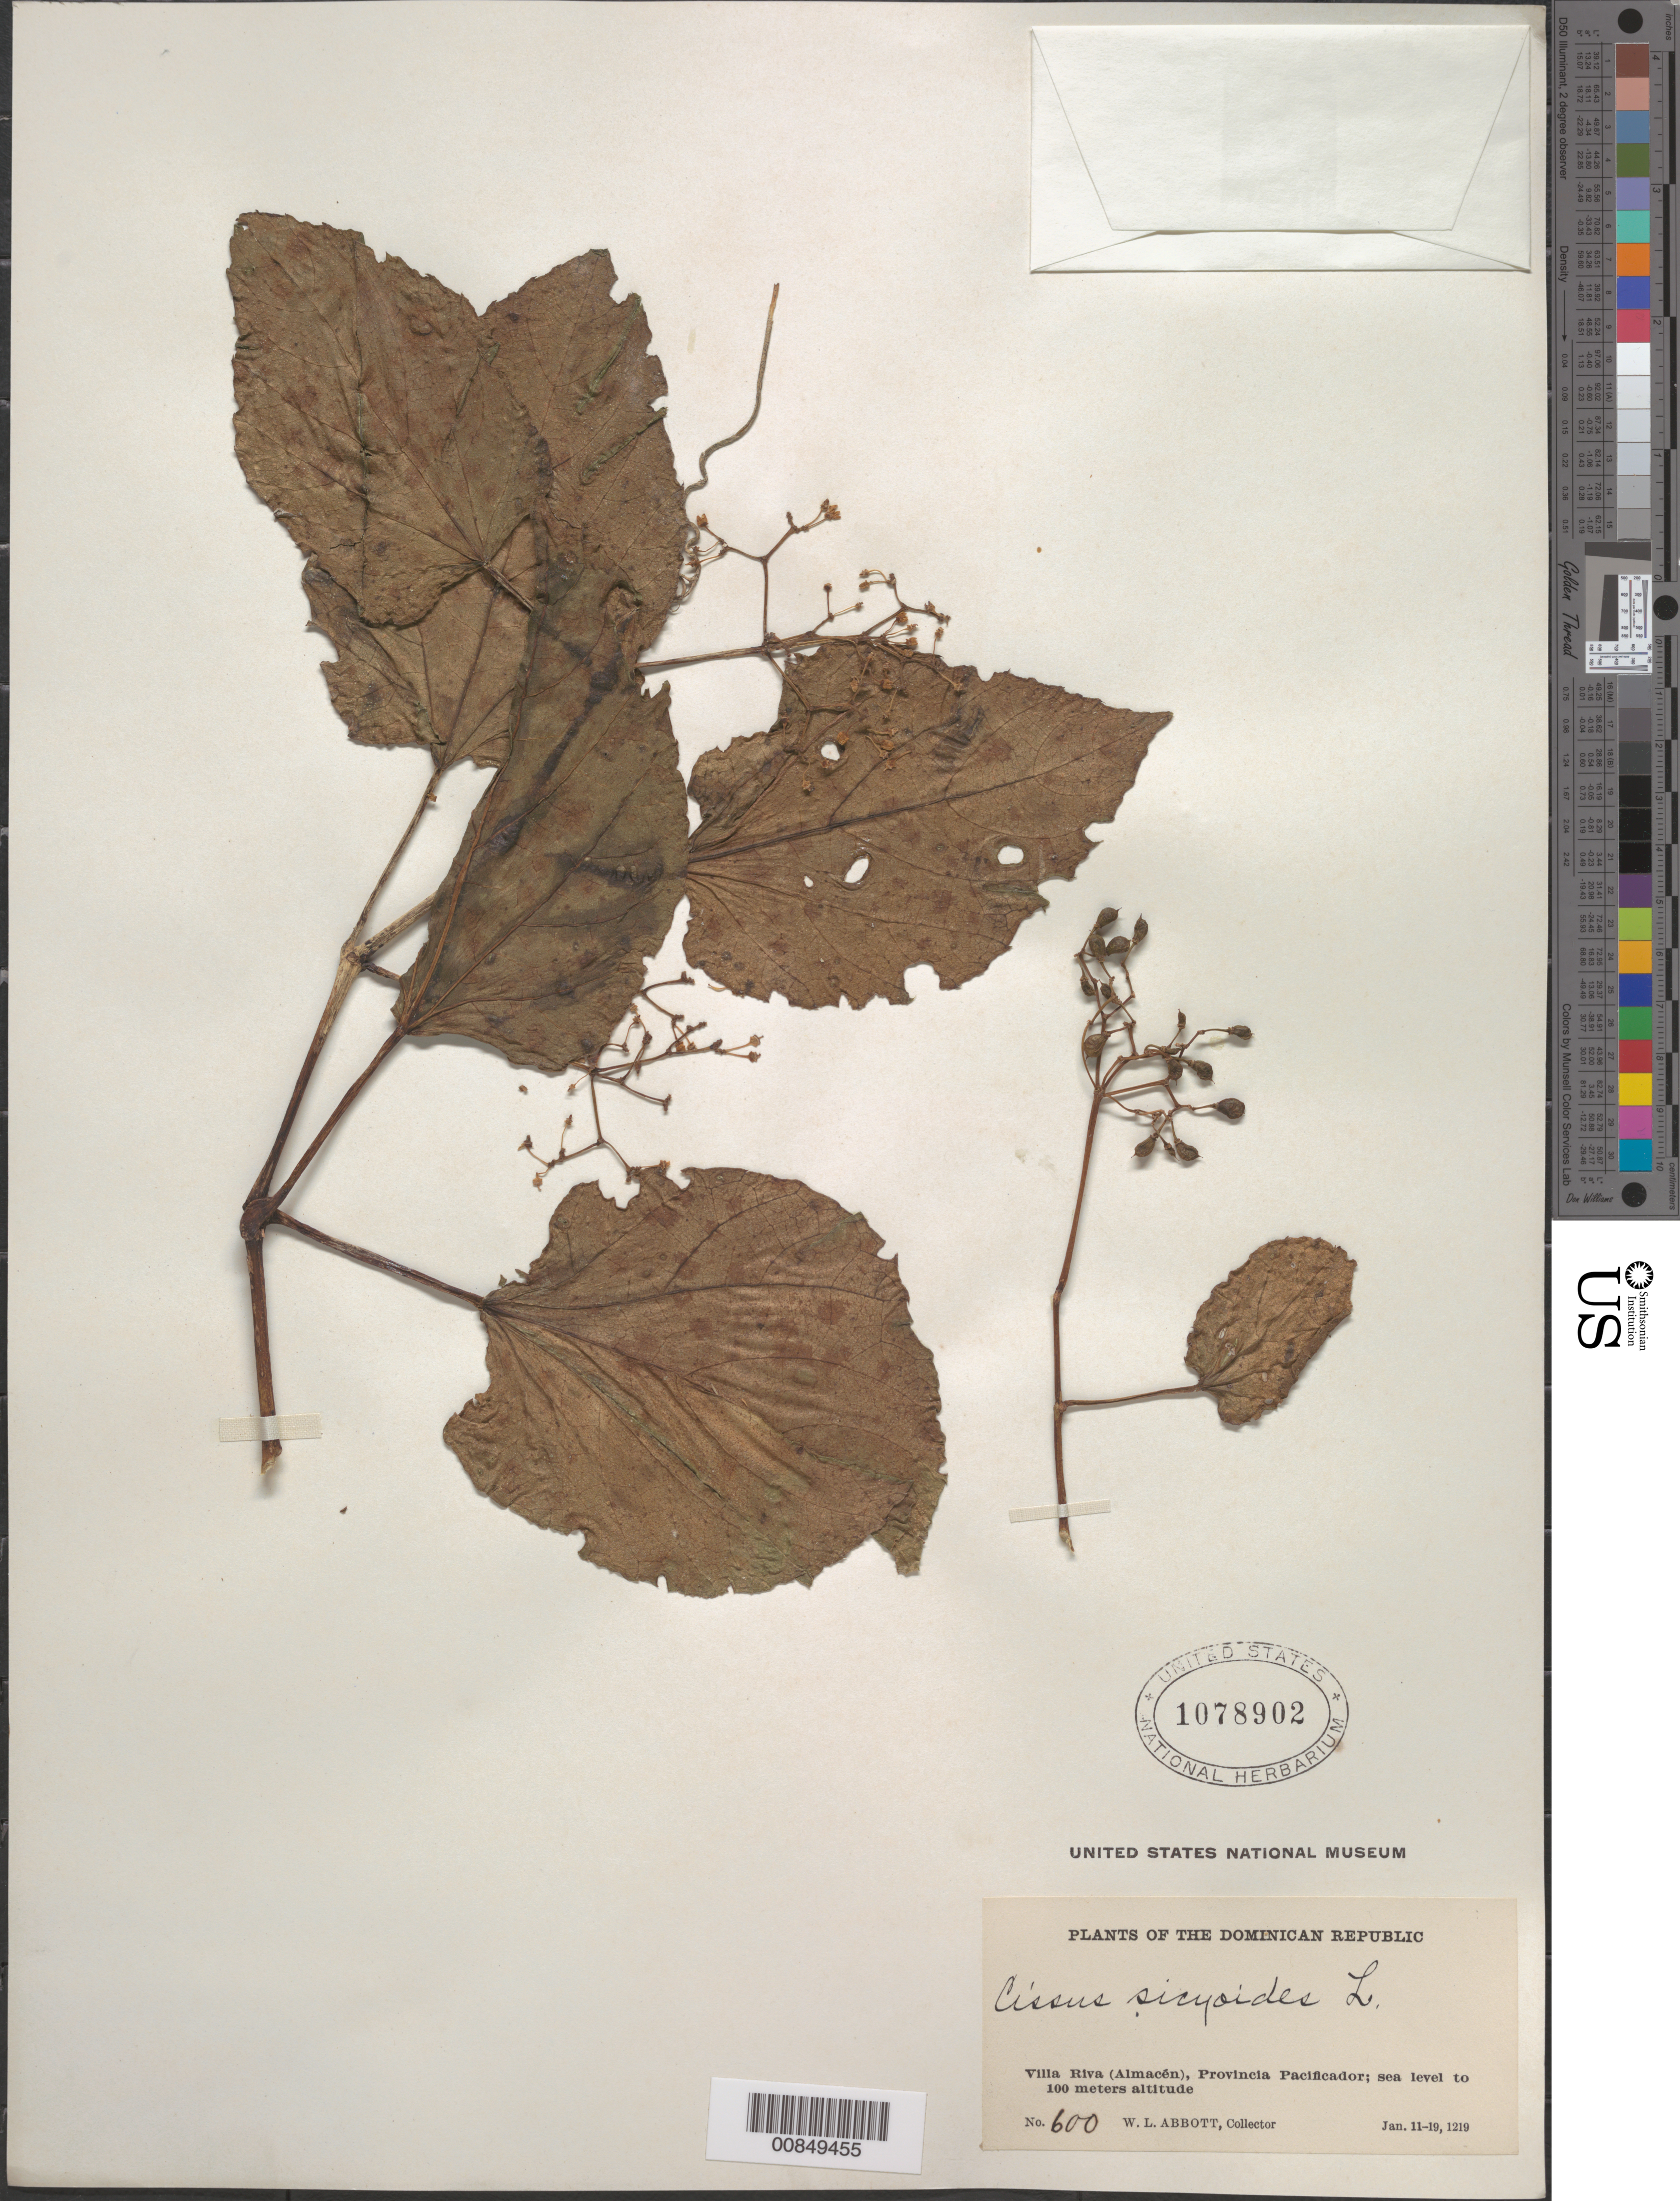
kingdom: Plantae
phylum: Tracheophyta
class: Magnoliopsida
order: Vitales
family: Vitaceae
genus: Cissus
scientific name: Cissus verticillata subsp. verticillata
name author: (L.) Nicolson & C.E. Jarvis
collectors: W. L. Abbott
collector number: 600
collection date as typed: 11 Jan 1912 to 19 Jan 1912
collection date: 1912-01-11/1912-01-19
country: Dominican Republic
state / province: Duarte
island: Hispaniola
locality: Villa Riva (Almacén)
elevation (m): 0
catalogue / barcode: US 1078902